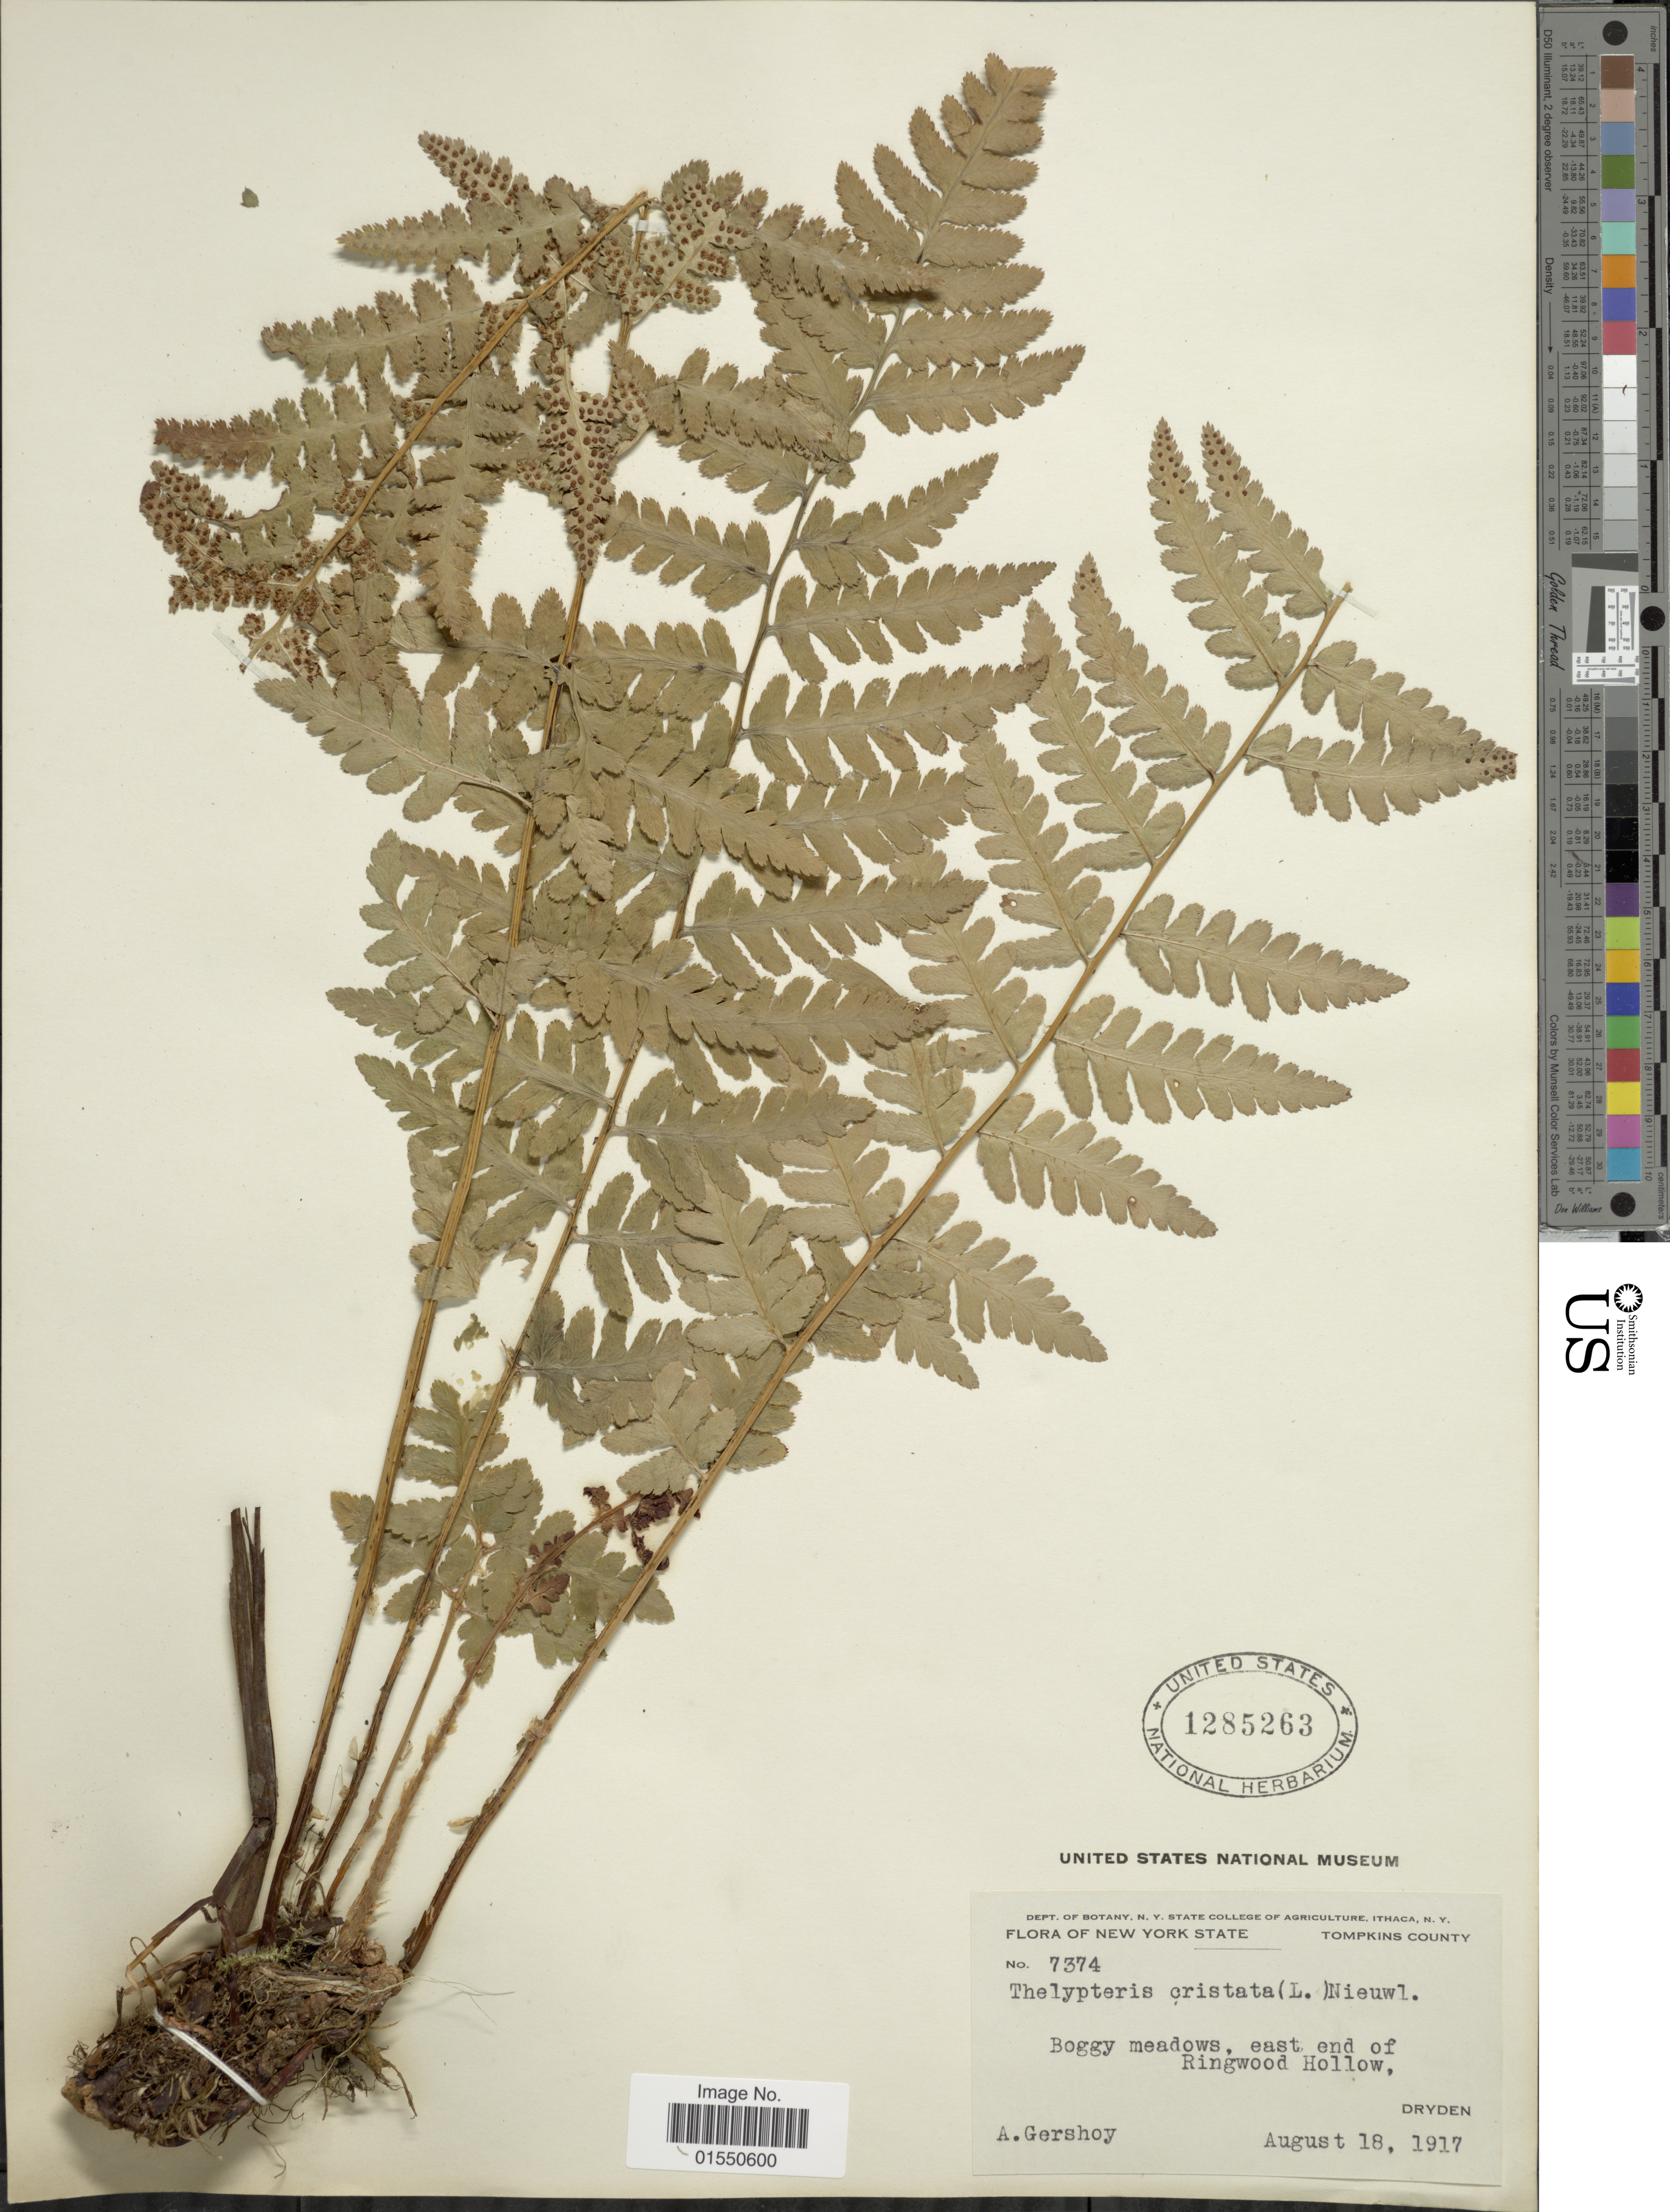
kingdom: Plantae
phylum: Tracheophyta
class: Polypodiopsida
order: Polypodiales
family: Dryopteridaceae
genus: Dryopteris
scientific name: Dryopteris cristata var. spinulosa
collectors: A. Gershoy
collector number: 7374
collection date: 1917-08-18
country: United States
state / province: New York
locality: Tompkins County, Boggy meadows, east end of Ringwood Hollow, dryden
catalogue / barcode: US 1285263